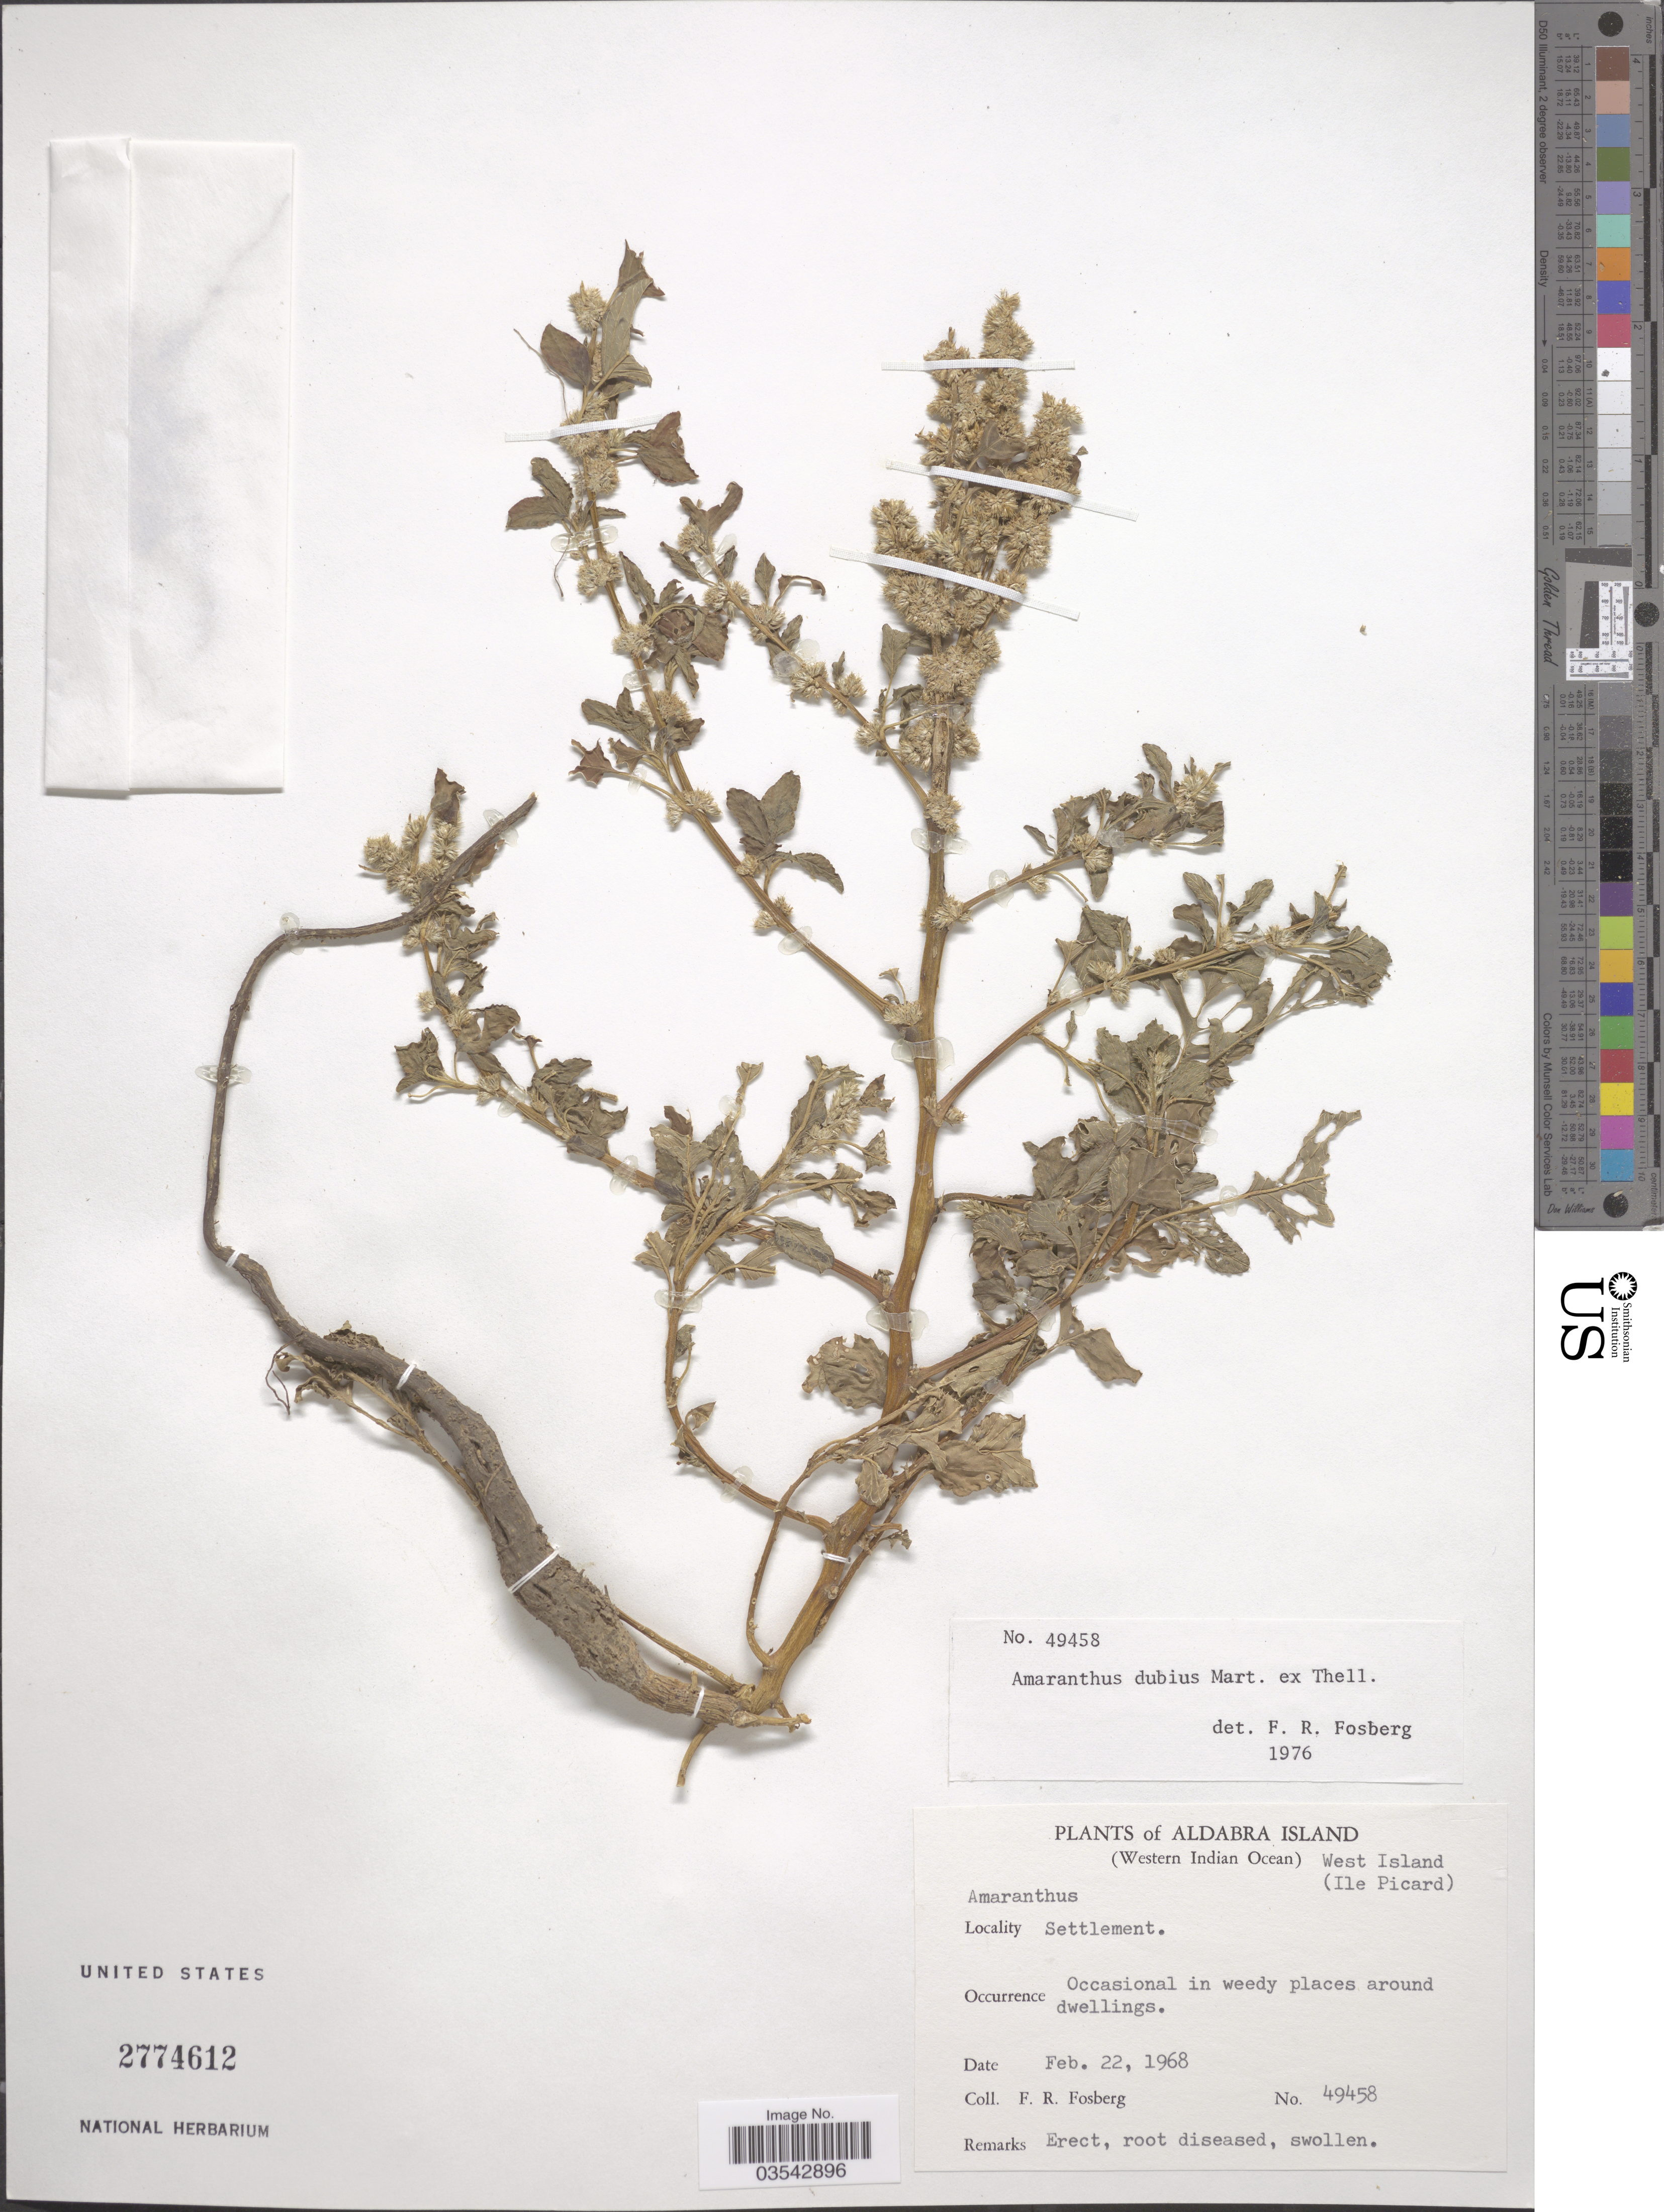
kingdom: Plantae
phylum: Tracheophyta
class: Magnoliopsida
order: Caryophyllales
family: Amaranthaceae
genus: Amaranthus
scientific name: Amaranthus dubius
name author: Mart. ex Thell.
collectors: F. R. Fosberg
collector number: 49458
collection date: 1968-02-22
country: Seychelles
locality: Aldabra Island. (Western Indian Ocean) West Island (Ile Picard). Settlement.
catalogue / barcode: US 2774612